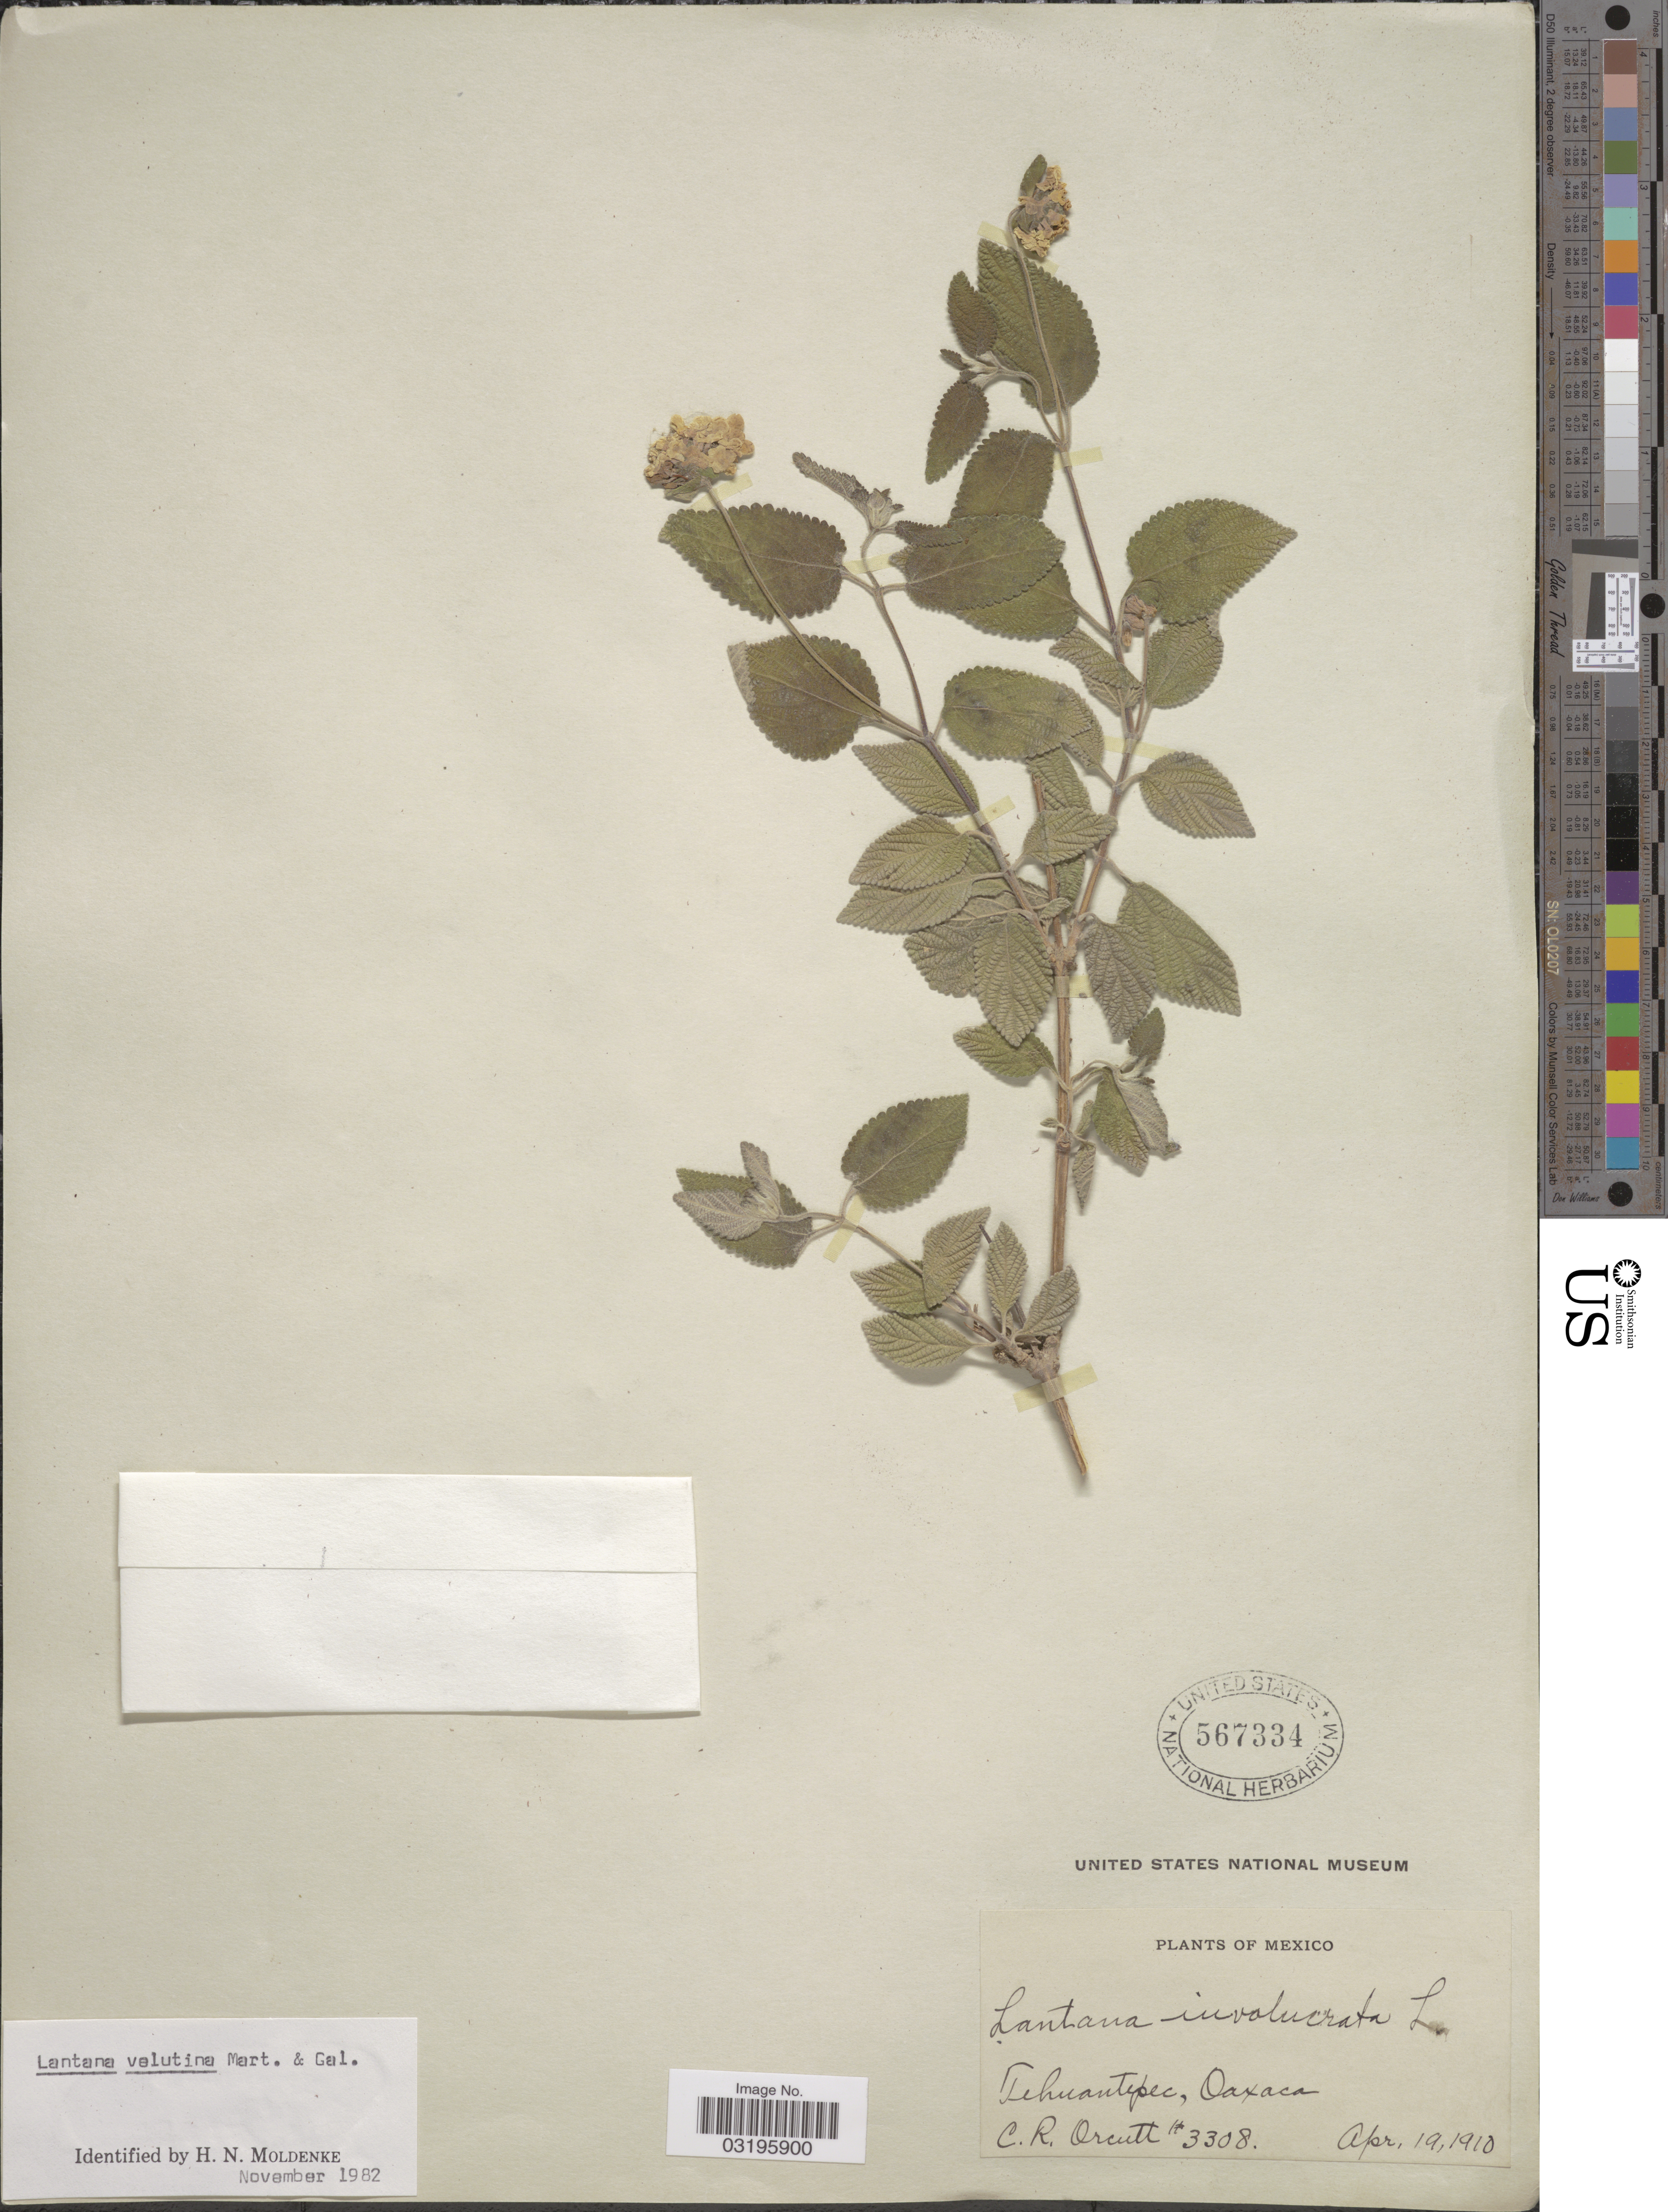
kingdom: Plantae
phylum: Tracheophyta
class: Magnoliopsida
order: Lamiales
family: Verbenaceae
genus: Lantana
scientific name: Lantana velutina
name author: M. Martens & Galeotti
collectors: C. R. Orcutt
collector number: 3308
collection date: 1910-04-19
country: Mexico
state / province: Oaxaca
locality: Tehuantepec.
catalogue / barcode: US 567334